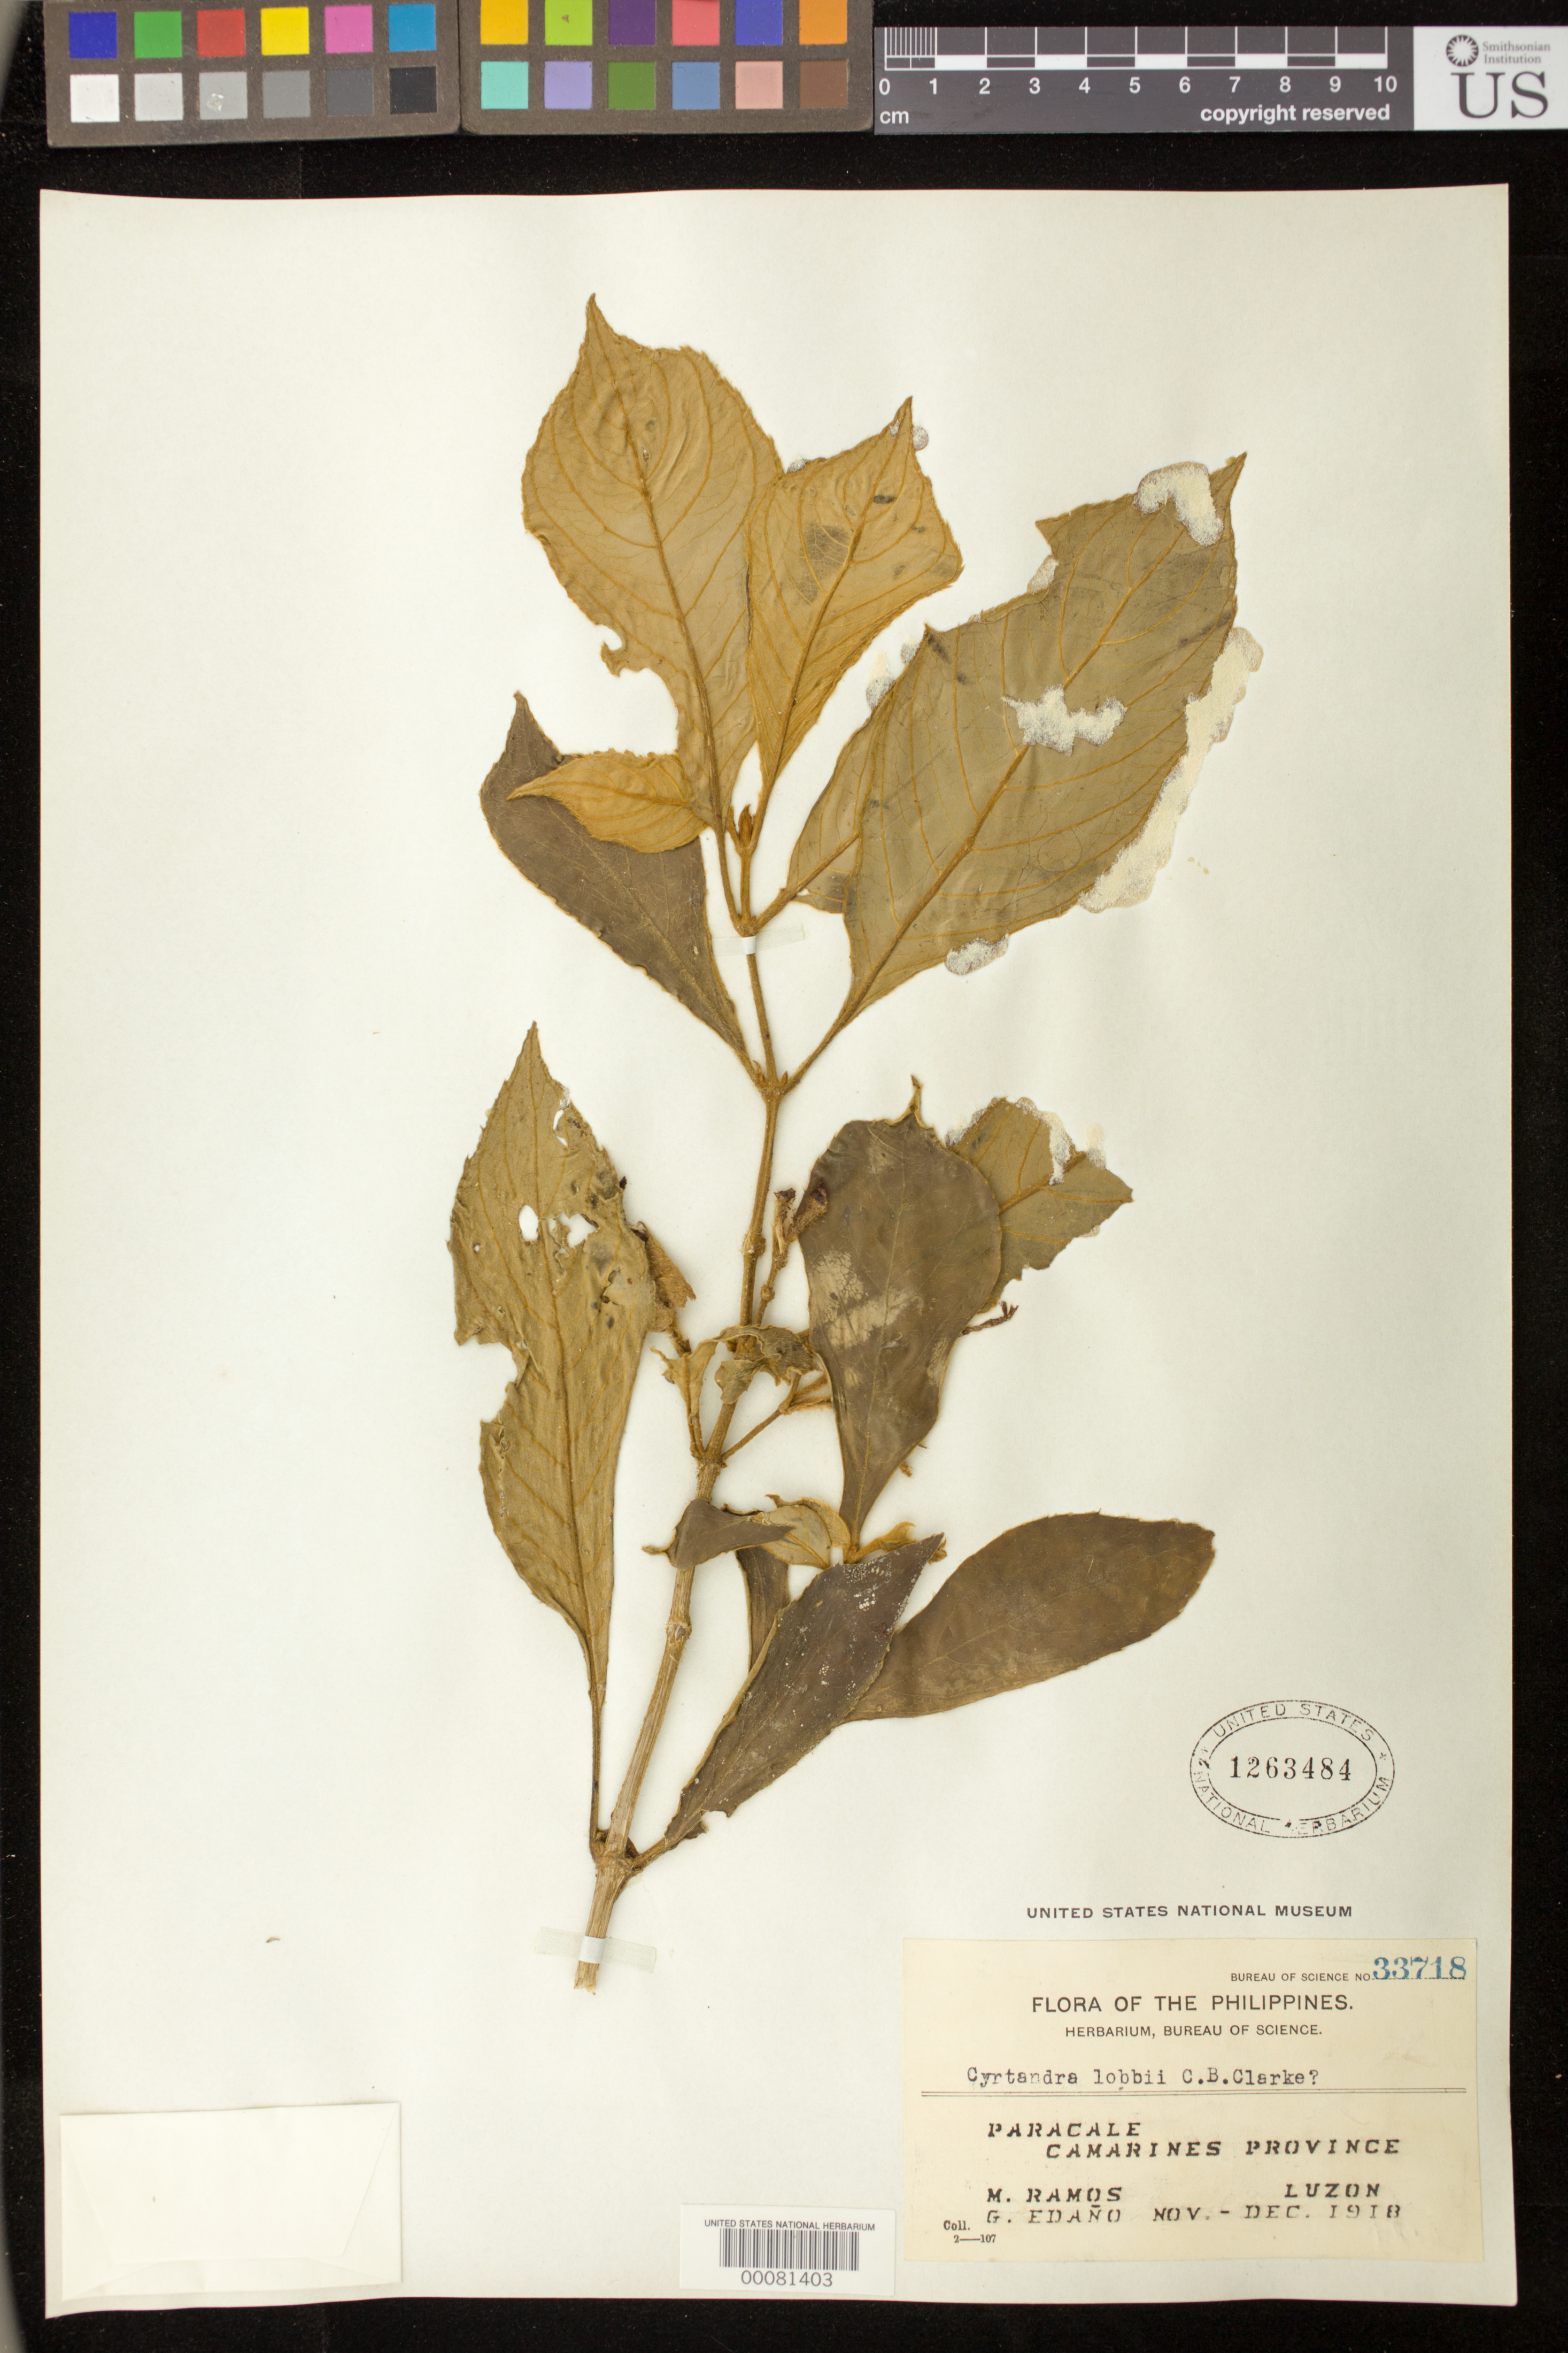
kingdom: Plantae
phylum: Tracheophyta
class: Magnoliopsida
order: Lamiales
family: Gesneriaceae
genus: Cyrtandra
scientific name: Cyrtandra lobbii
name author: C.B. Clarke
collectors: M. Ramos & G. E. Edaño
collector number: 33718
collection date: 1918-11/1918-12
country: Philippines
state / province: Bicol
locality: Paracale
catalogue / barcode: US 1263484